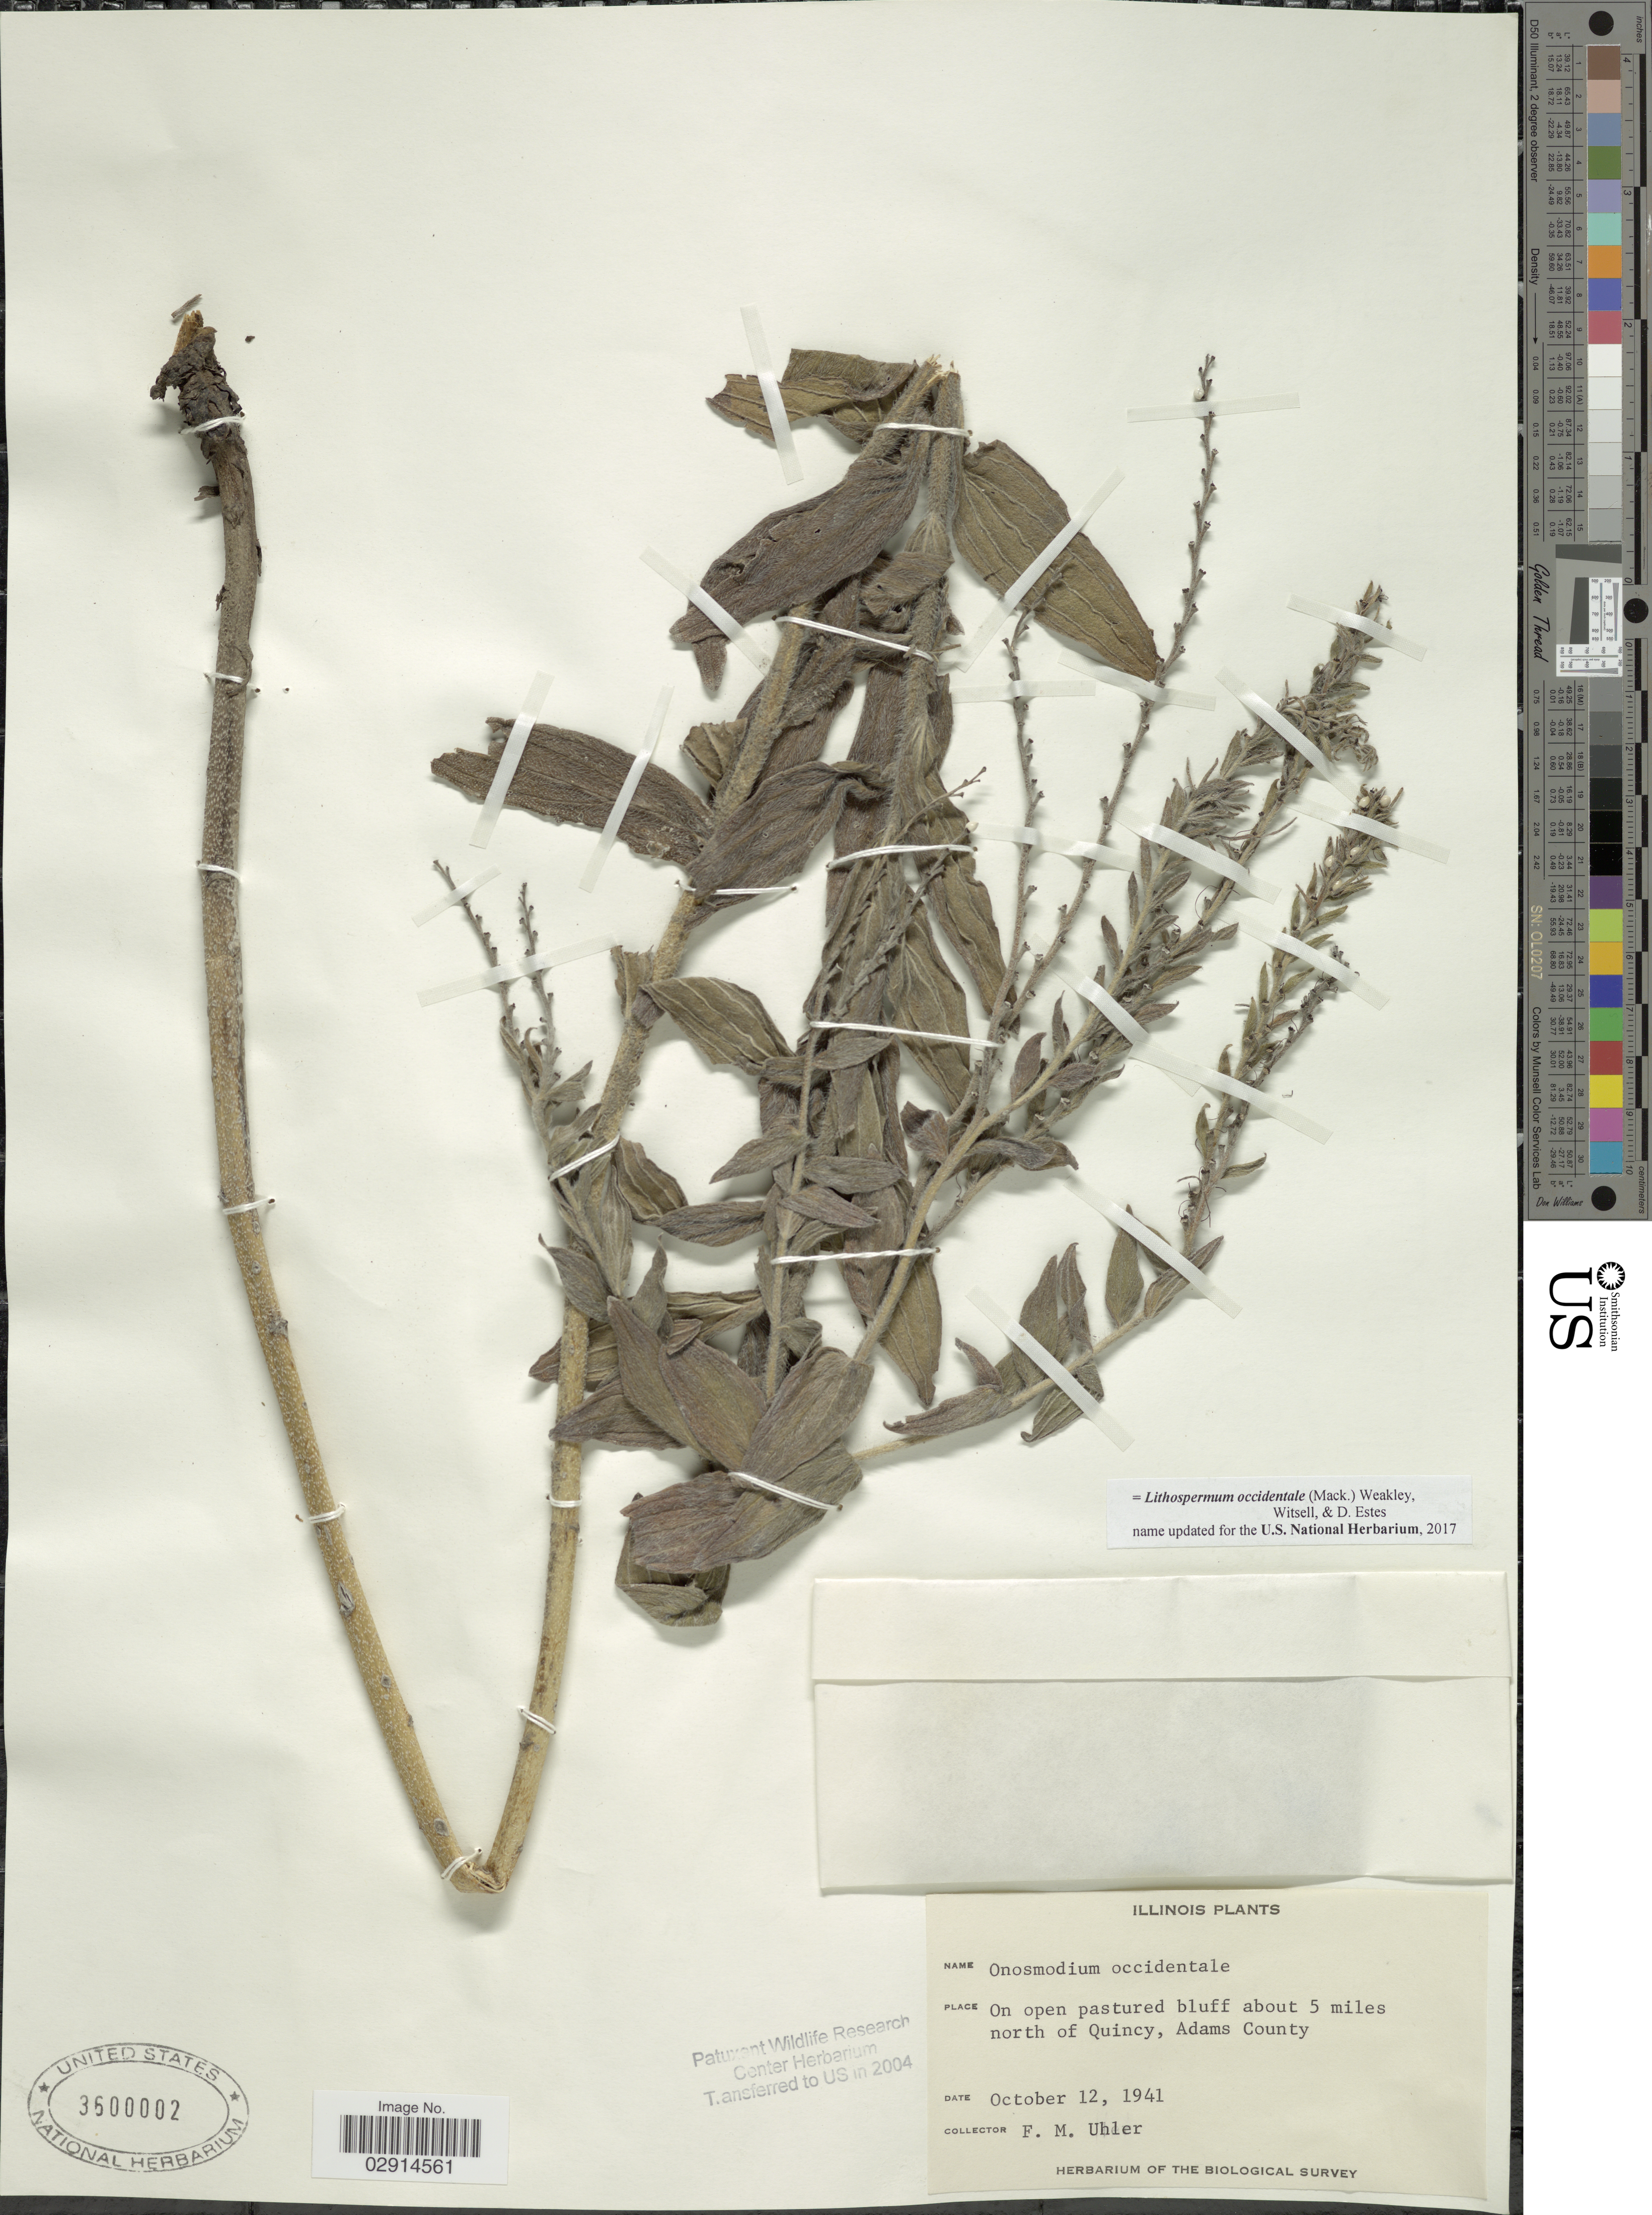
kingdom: Plantae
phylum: Tracheophyta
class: Magnoliopsida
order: Boraginales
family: Boraginaceae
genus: Lithospermum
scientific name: Lithospermum occidentale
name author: (Mack.) Weakley et al.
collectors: F. M. Uhler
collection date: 1941-10-12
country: United States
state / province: Illinois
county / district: Adams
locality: About 5 miles N of Quincy, Adams County.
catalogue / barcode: US 3600002